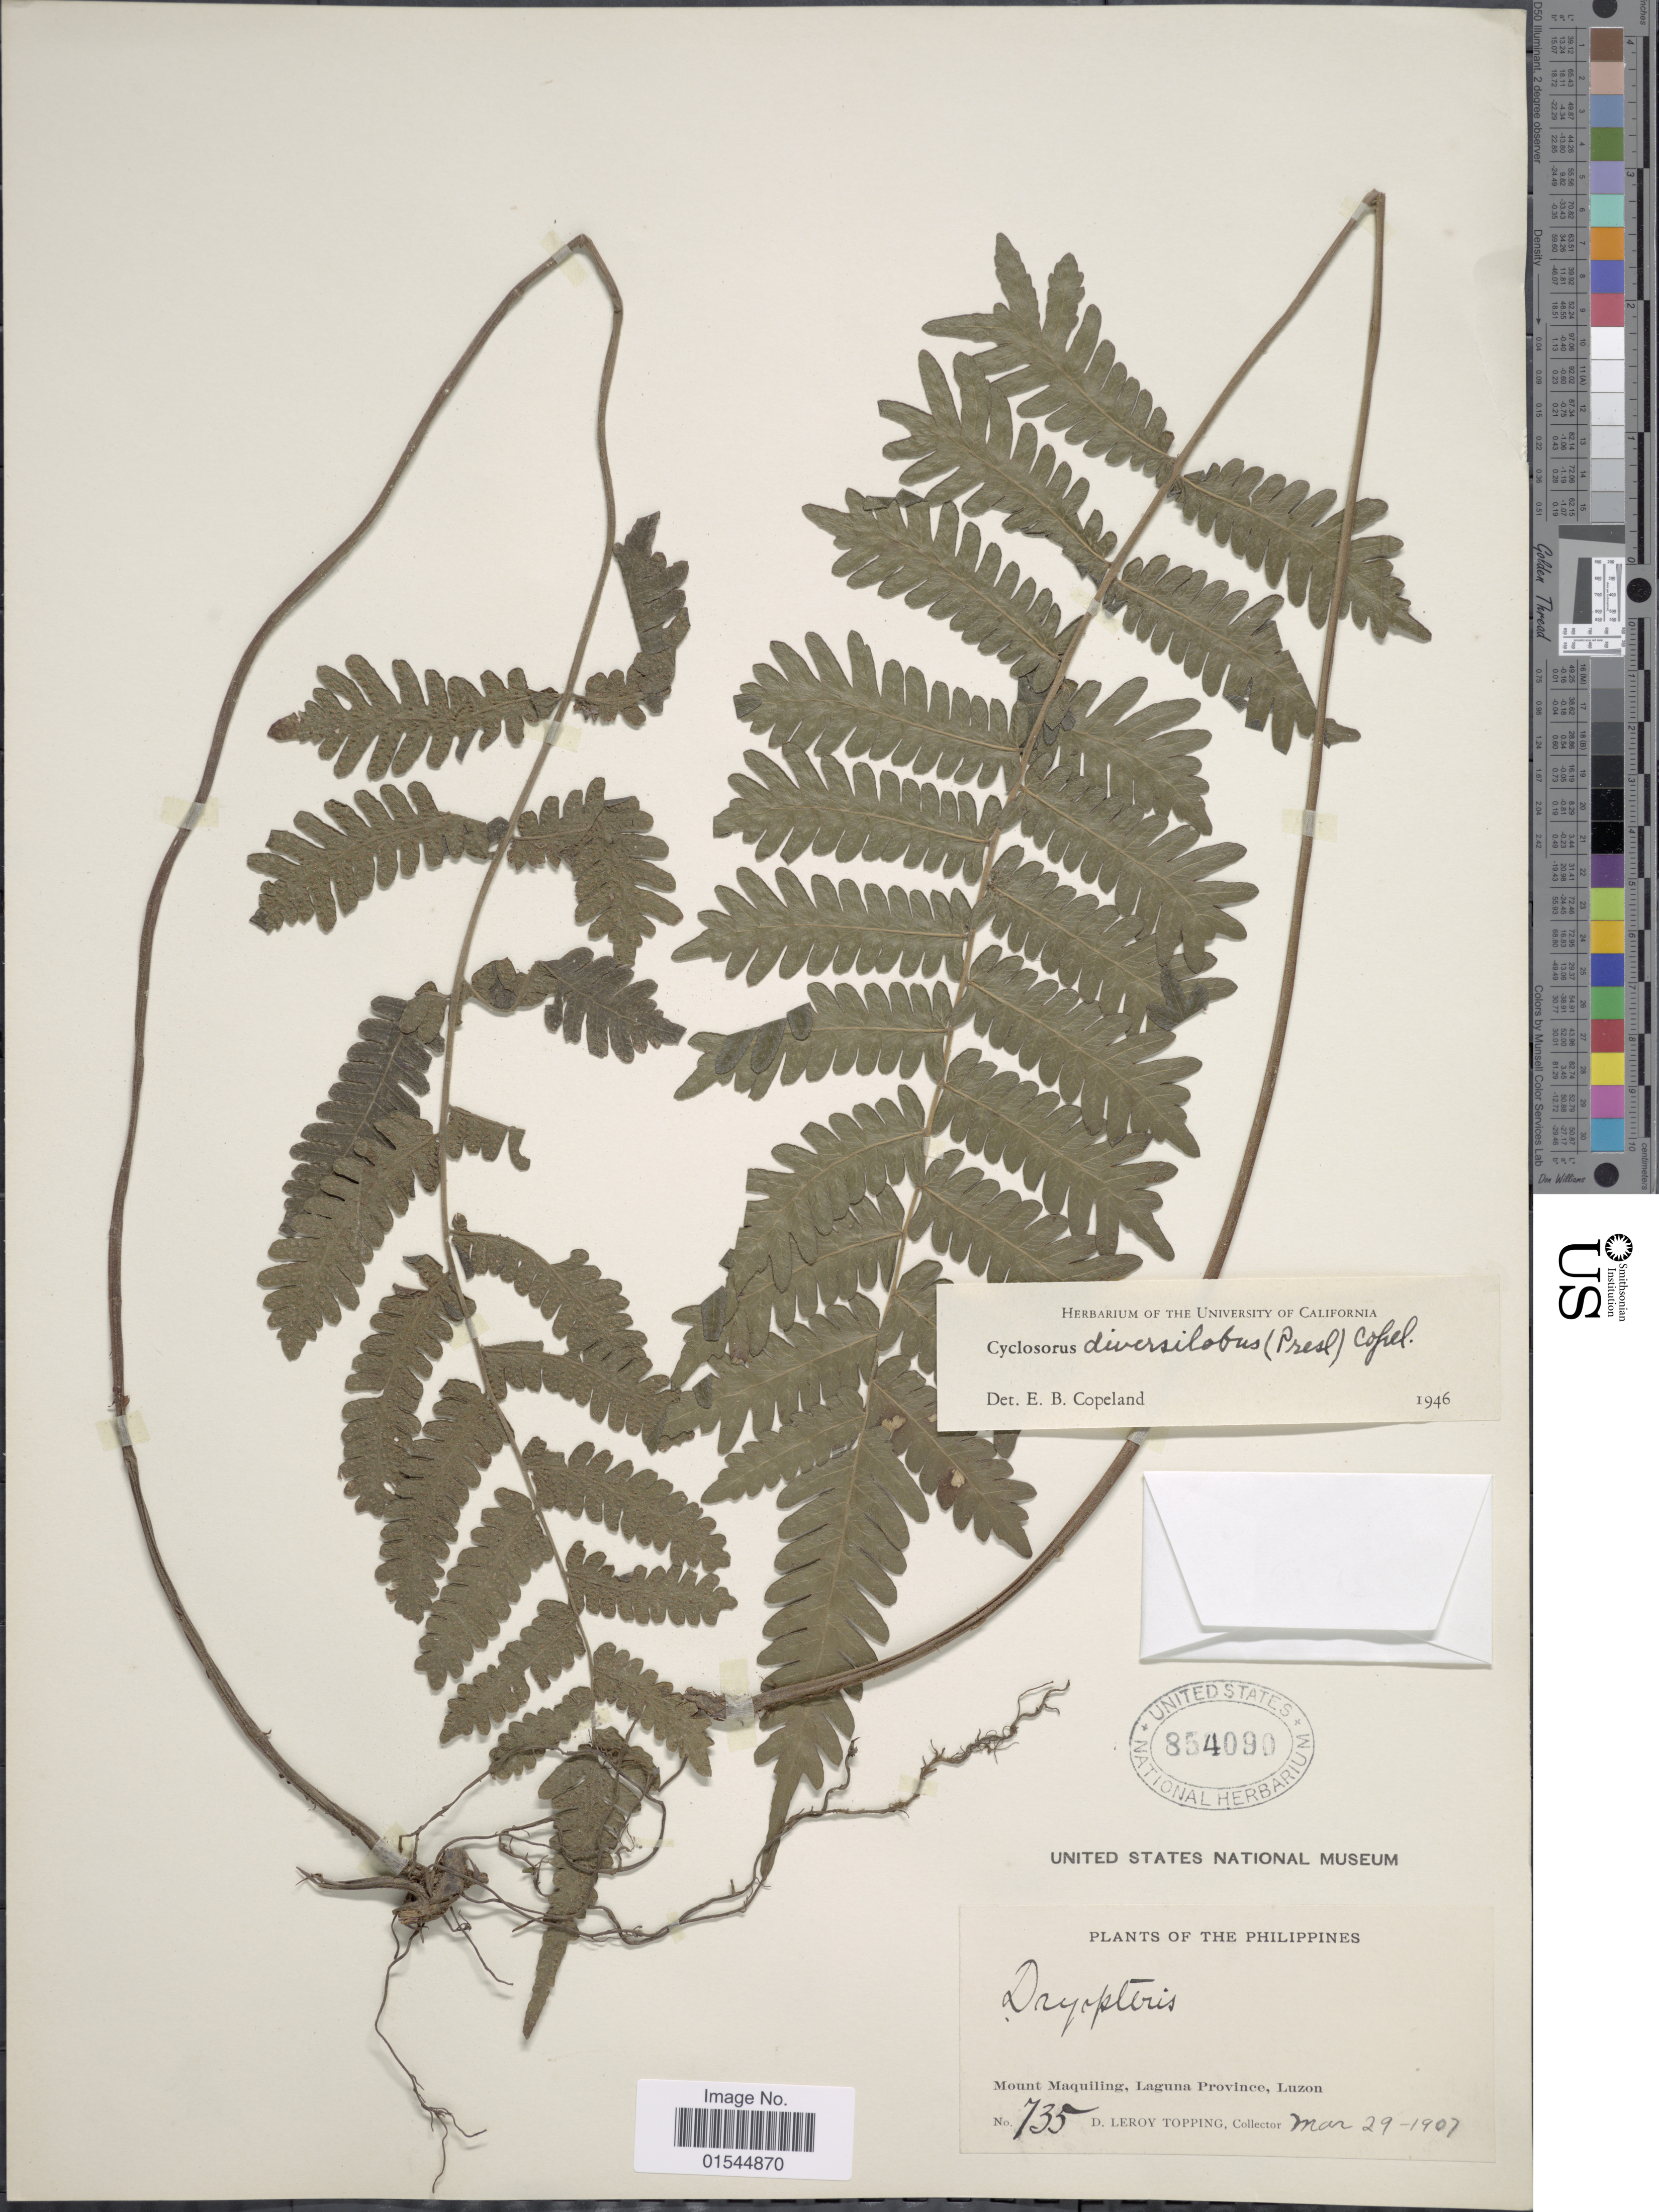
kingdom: Plantae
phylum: Tracheophyta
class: Polypodiopsida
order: Polypodiales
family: Thelypteridaceae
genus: Sphaerostephanos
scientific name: Sphaerostephanos diversilobus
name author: (C. Presl) Holttum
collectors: D. L. Topping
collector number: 735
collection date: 1907-03-29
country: Philippines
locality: Mount Maquiling, Laguna Province, Luzon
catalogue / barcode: US 854090